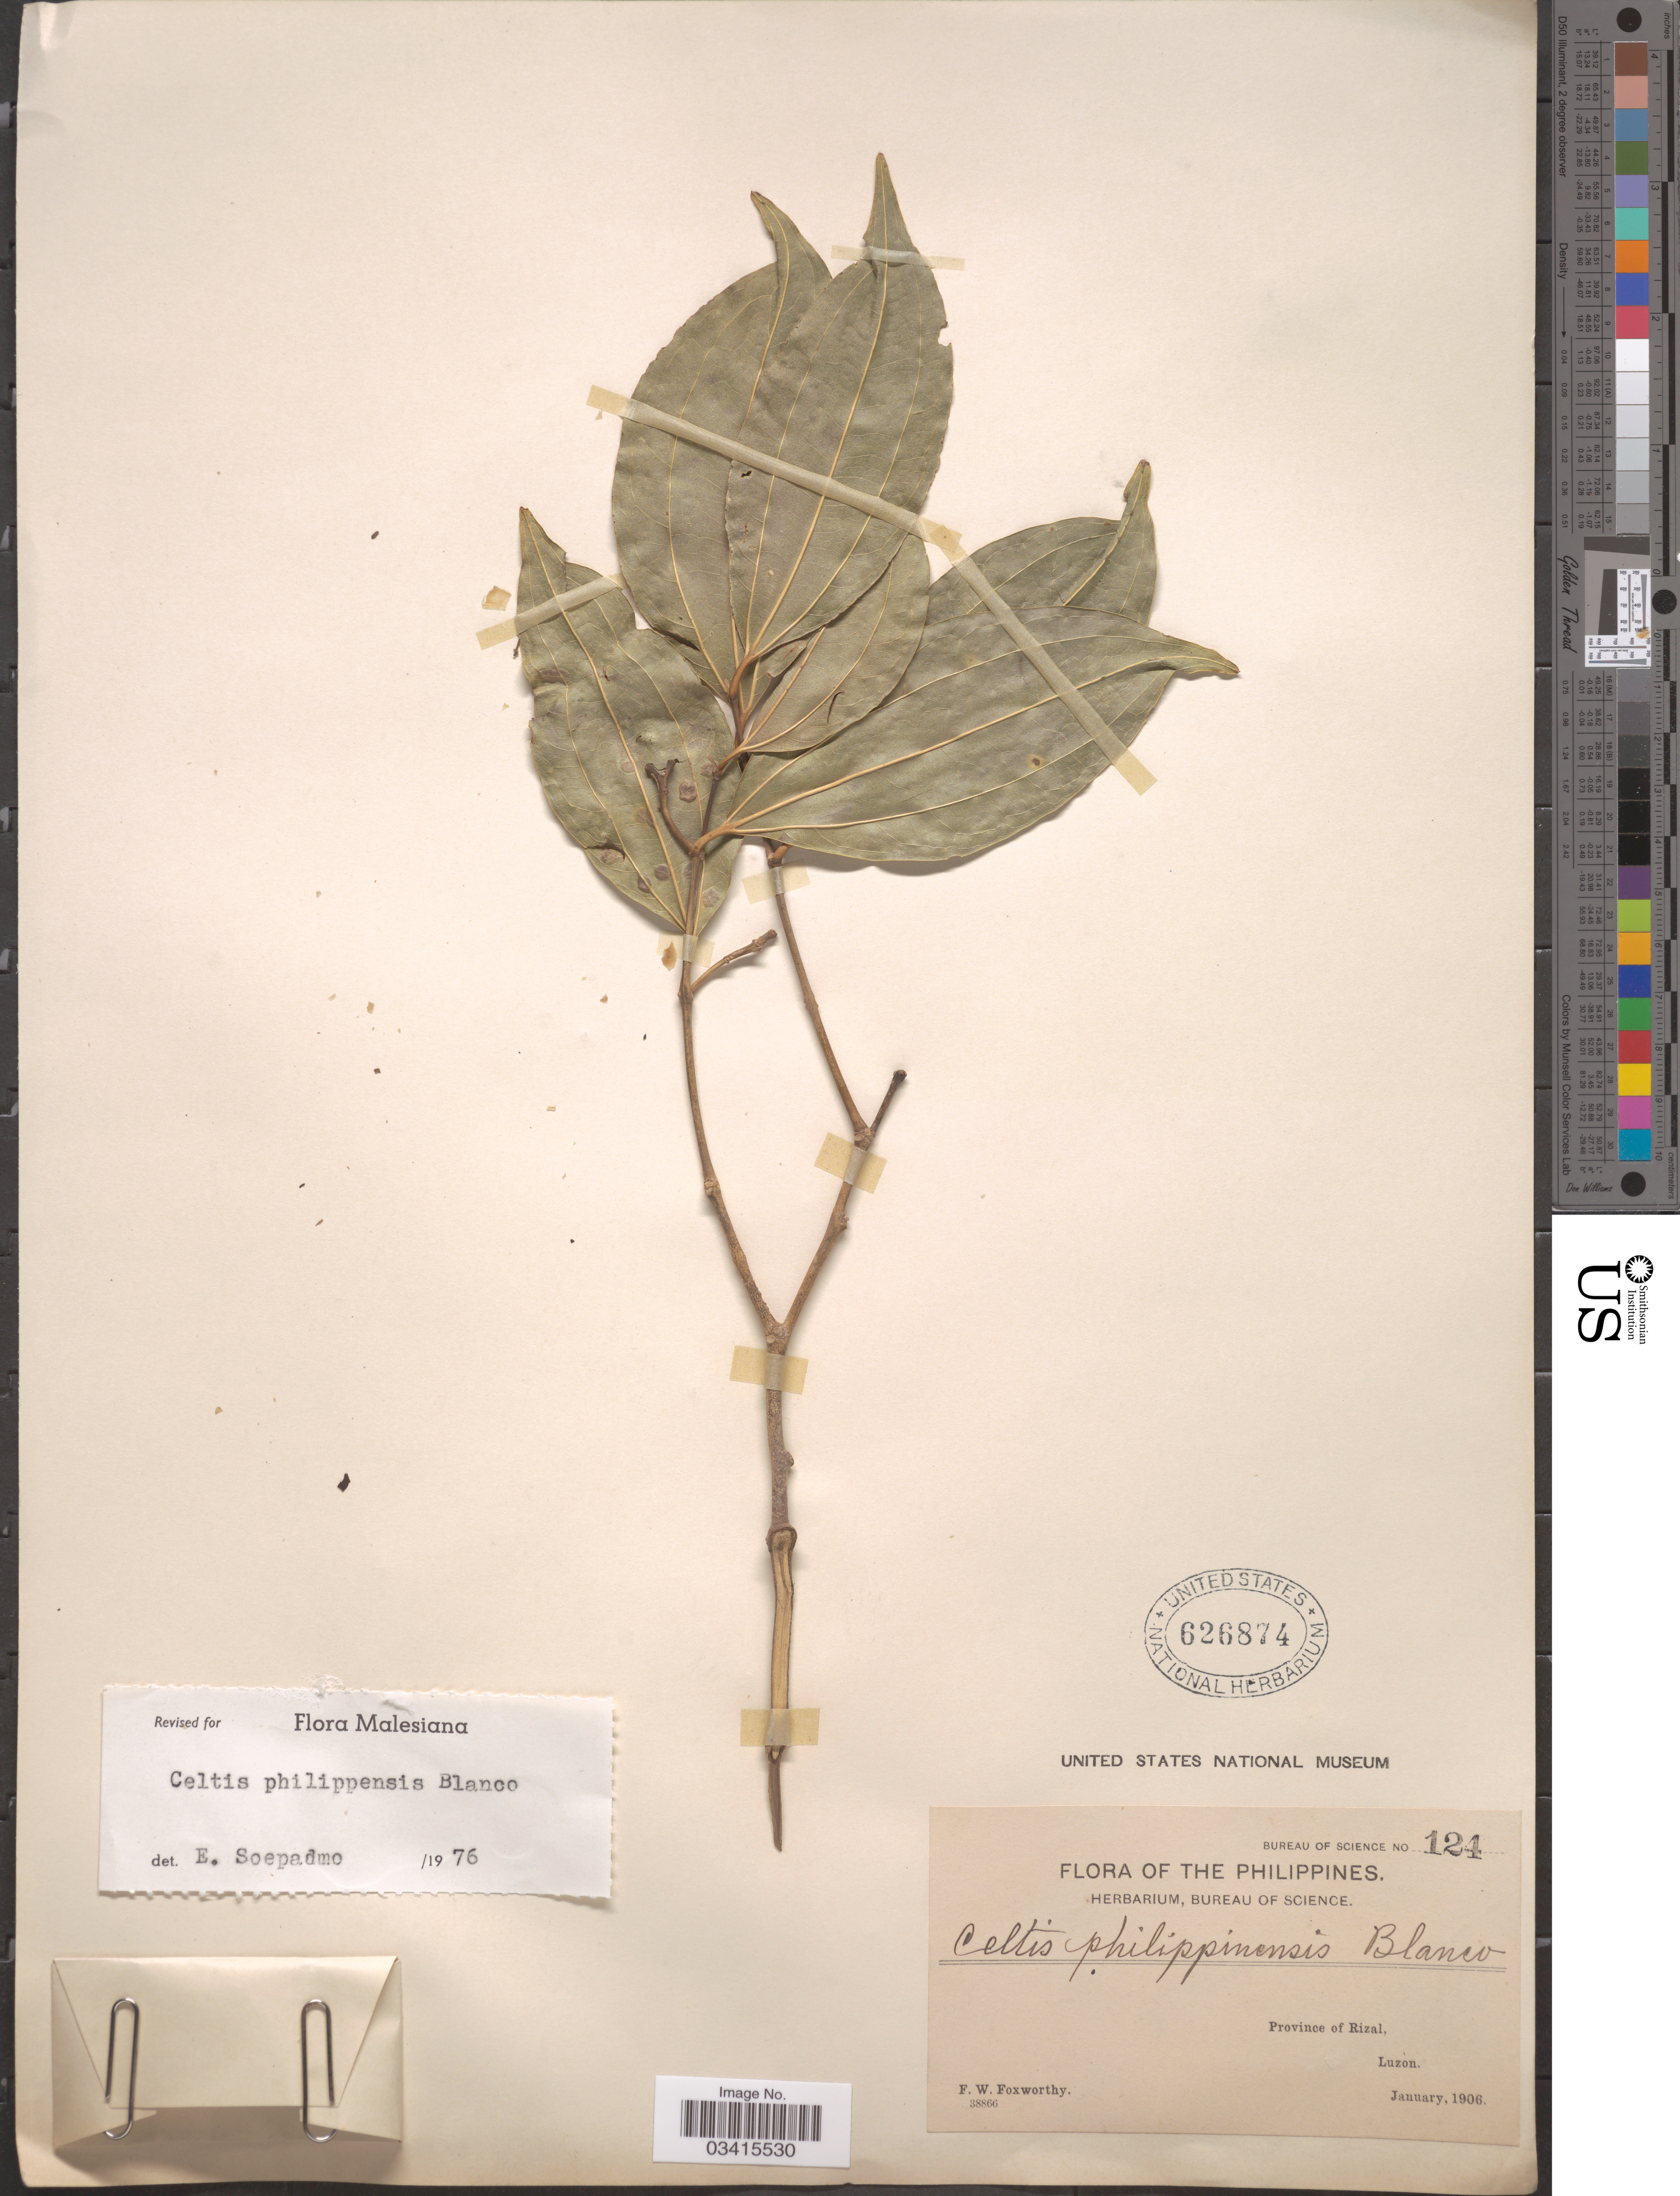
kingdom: Plantae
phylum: Tracheophyta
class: Magnoliopsida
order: Rosales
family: Cannabaceae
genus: Celtis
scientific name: Celtis philippensis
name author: Blanco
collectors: F. W. Foxworthy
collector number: Bureau of Science 124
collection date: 1906-01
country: Philippines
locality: Province of Rizal, Luzon.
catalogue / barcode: US 626874